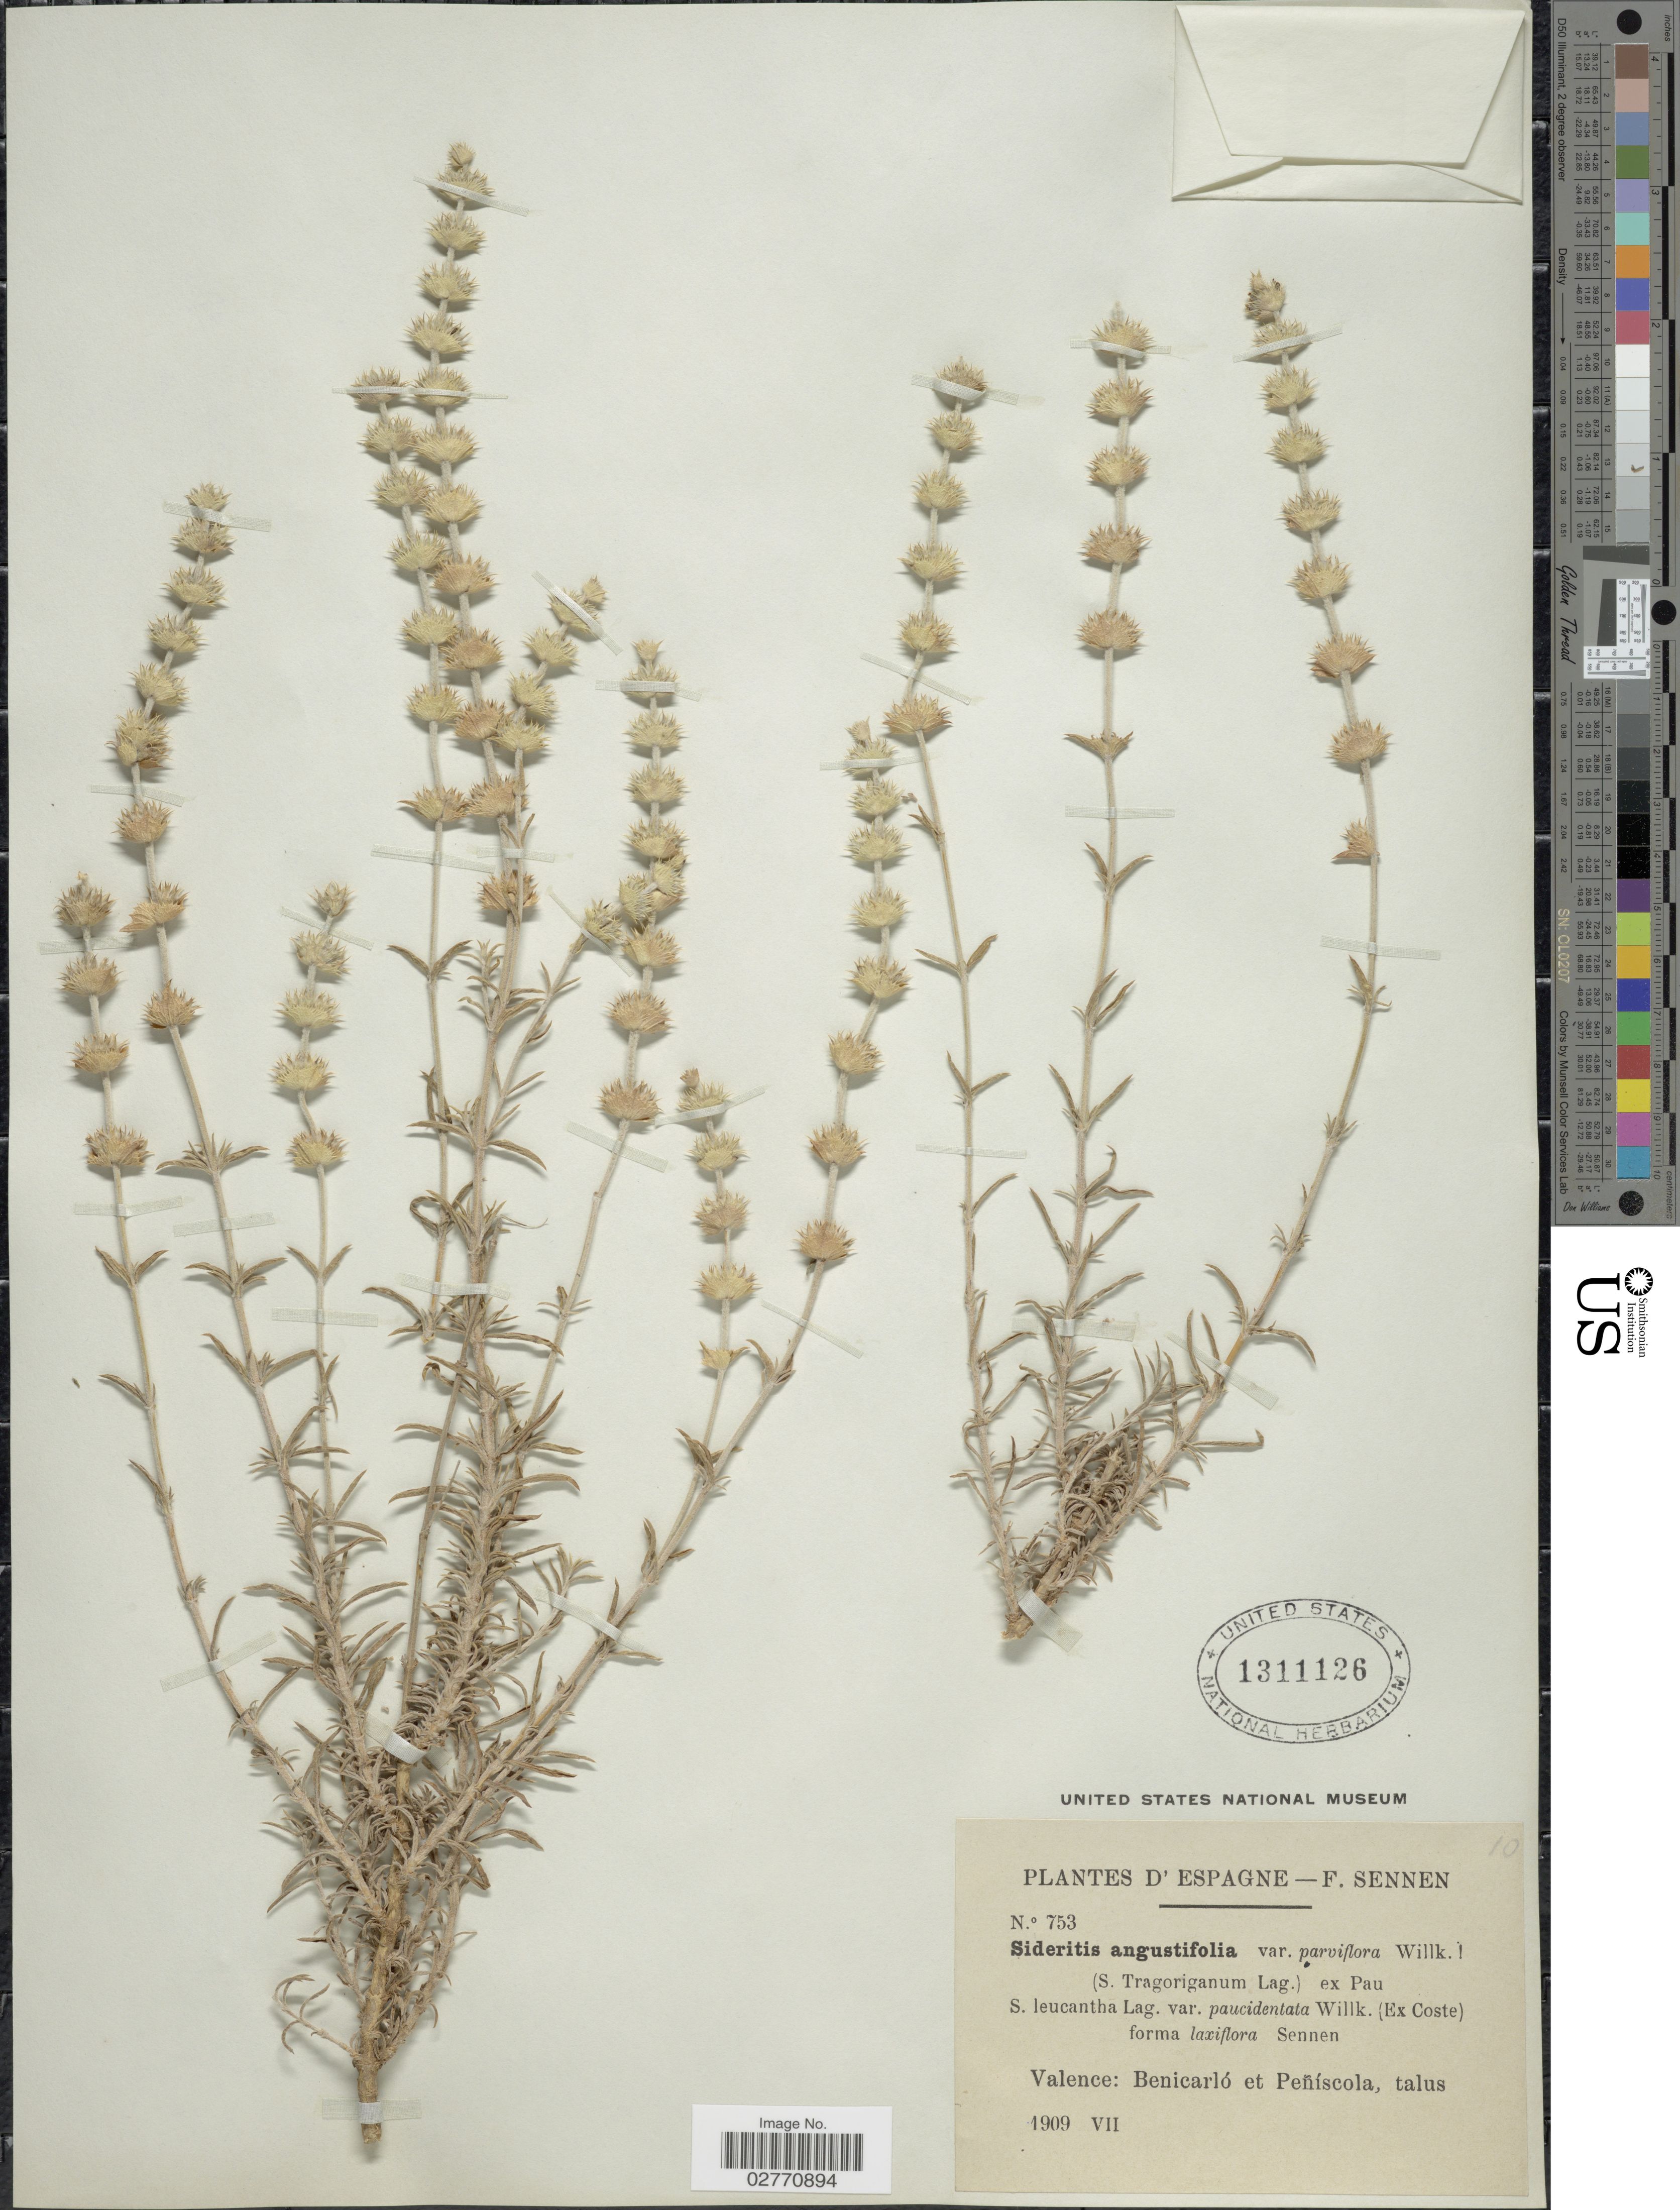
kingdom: Plantae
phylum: Tracheophyta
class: Magnoliopsida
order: Lamiales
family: Lamiaceae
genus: Sideritis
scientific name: Sideritis angustifolia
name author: Lag.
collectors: E. Sennen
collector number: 753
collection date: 1909-07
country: Spain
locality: D'Espagne. Valence: Benicarló et Peníscola, talus.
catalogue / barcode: US 1311126